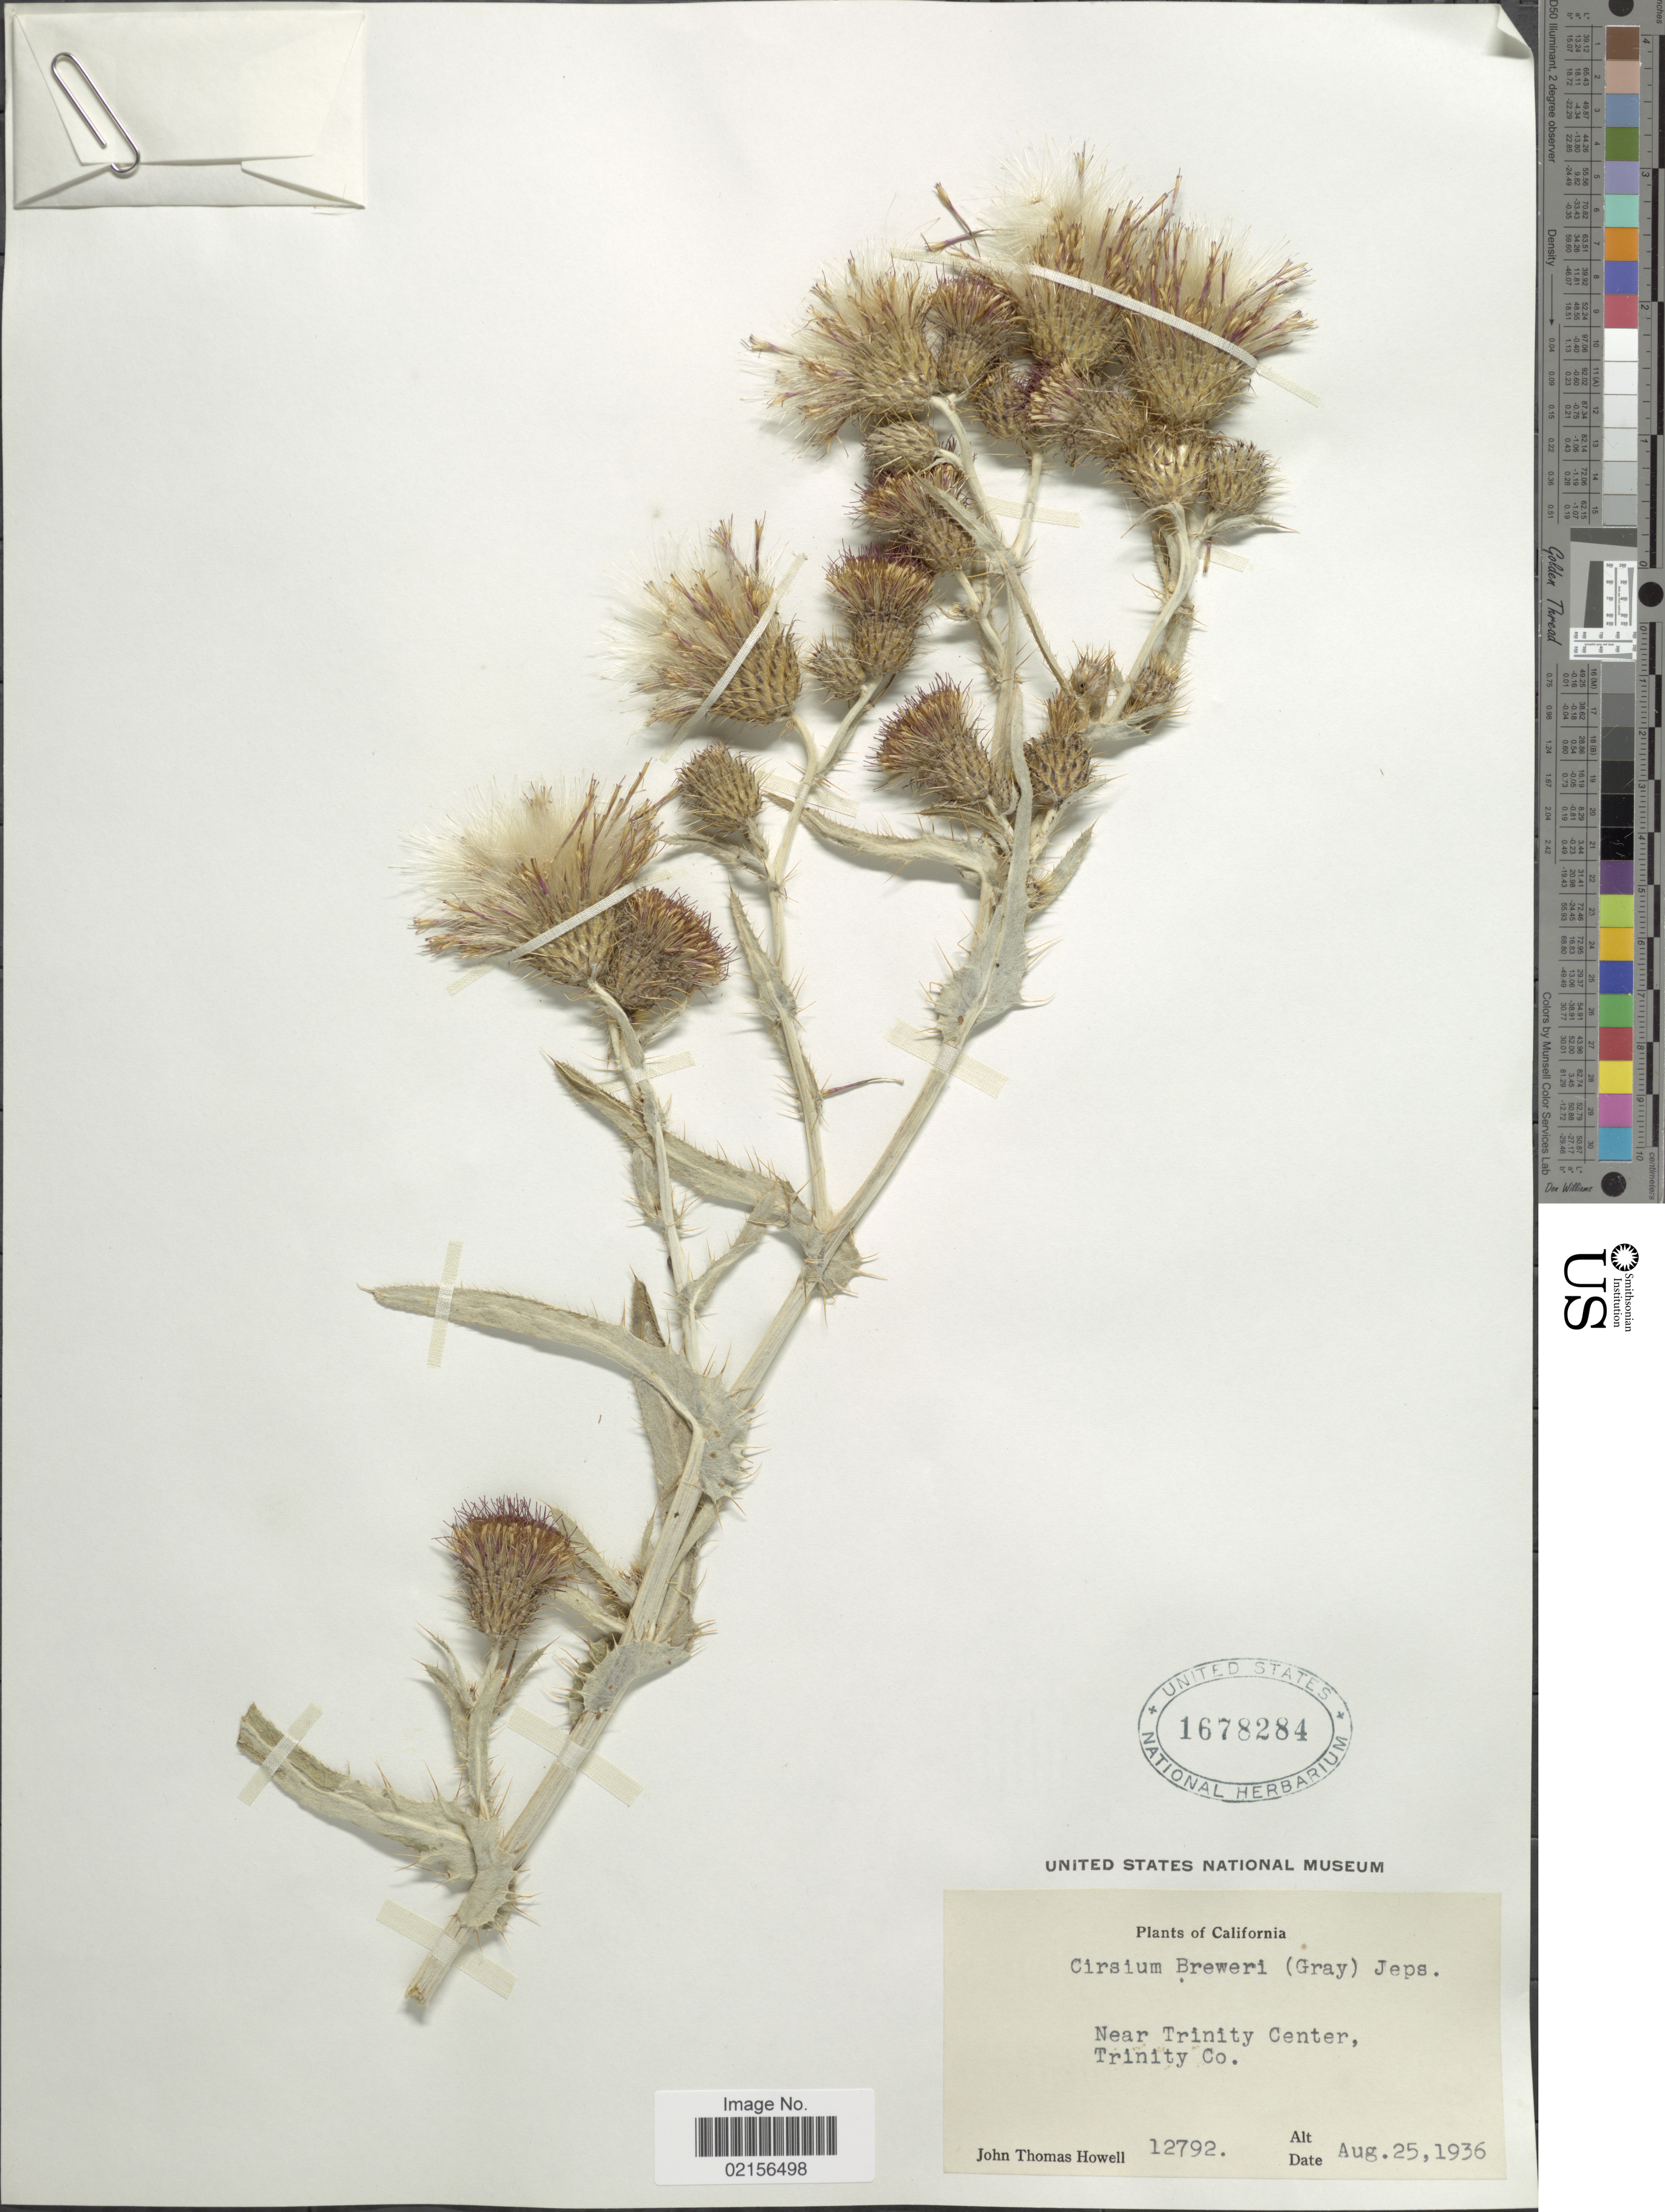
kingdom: Plantae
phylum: Tracheophyta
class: Magnoliopsida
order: Asterales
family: Asteraceae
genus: Cirsium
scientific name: Cirsium breweri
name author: (A. Gray) Jeps.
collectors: J. T. Howell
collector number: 12792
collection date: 1936-08-25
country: United States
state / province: California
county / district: Trinity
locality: Near Trinity Center, Trinity Co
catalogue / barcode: US 1678284